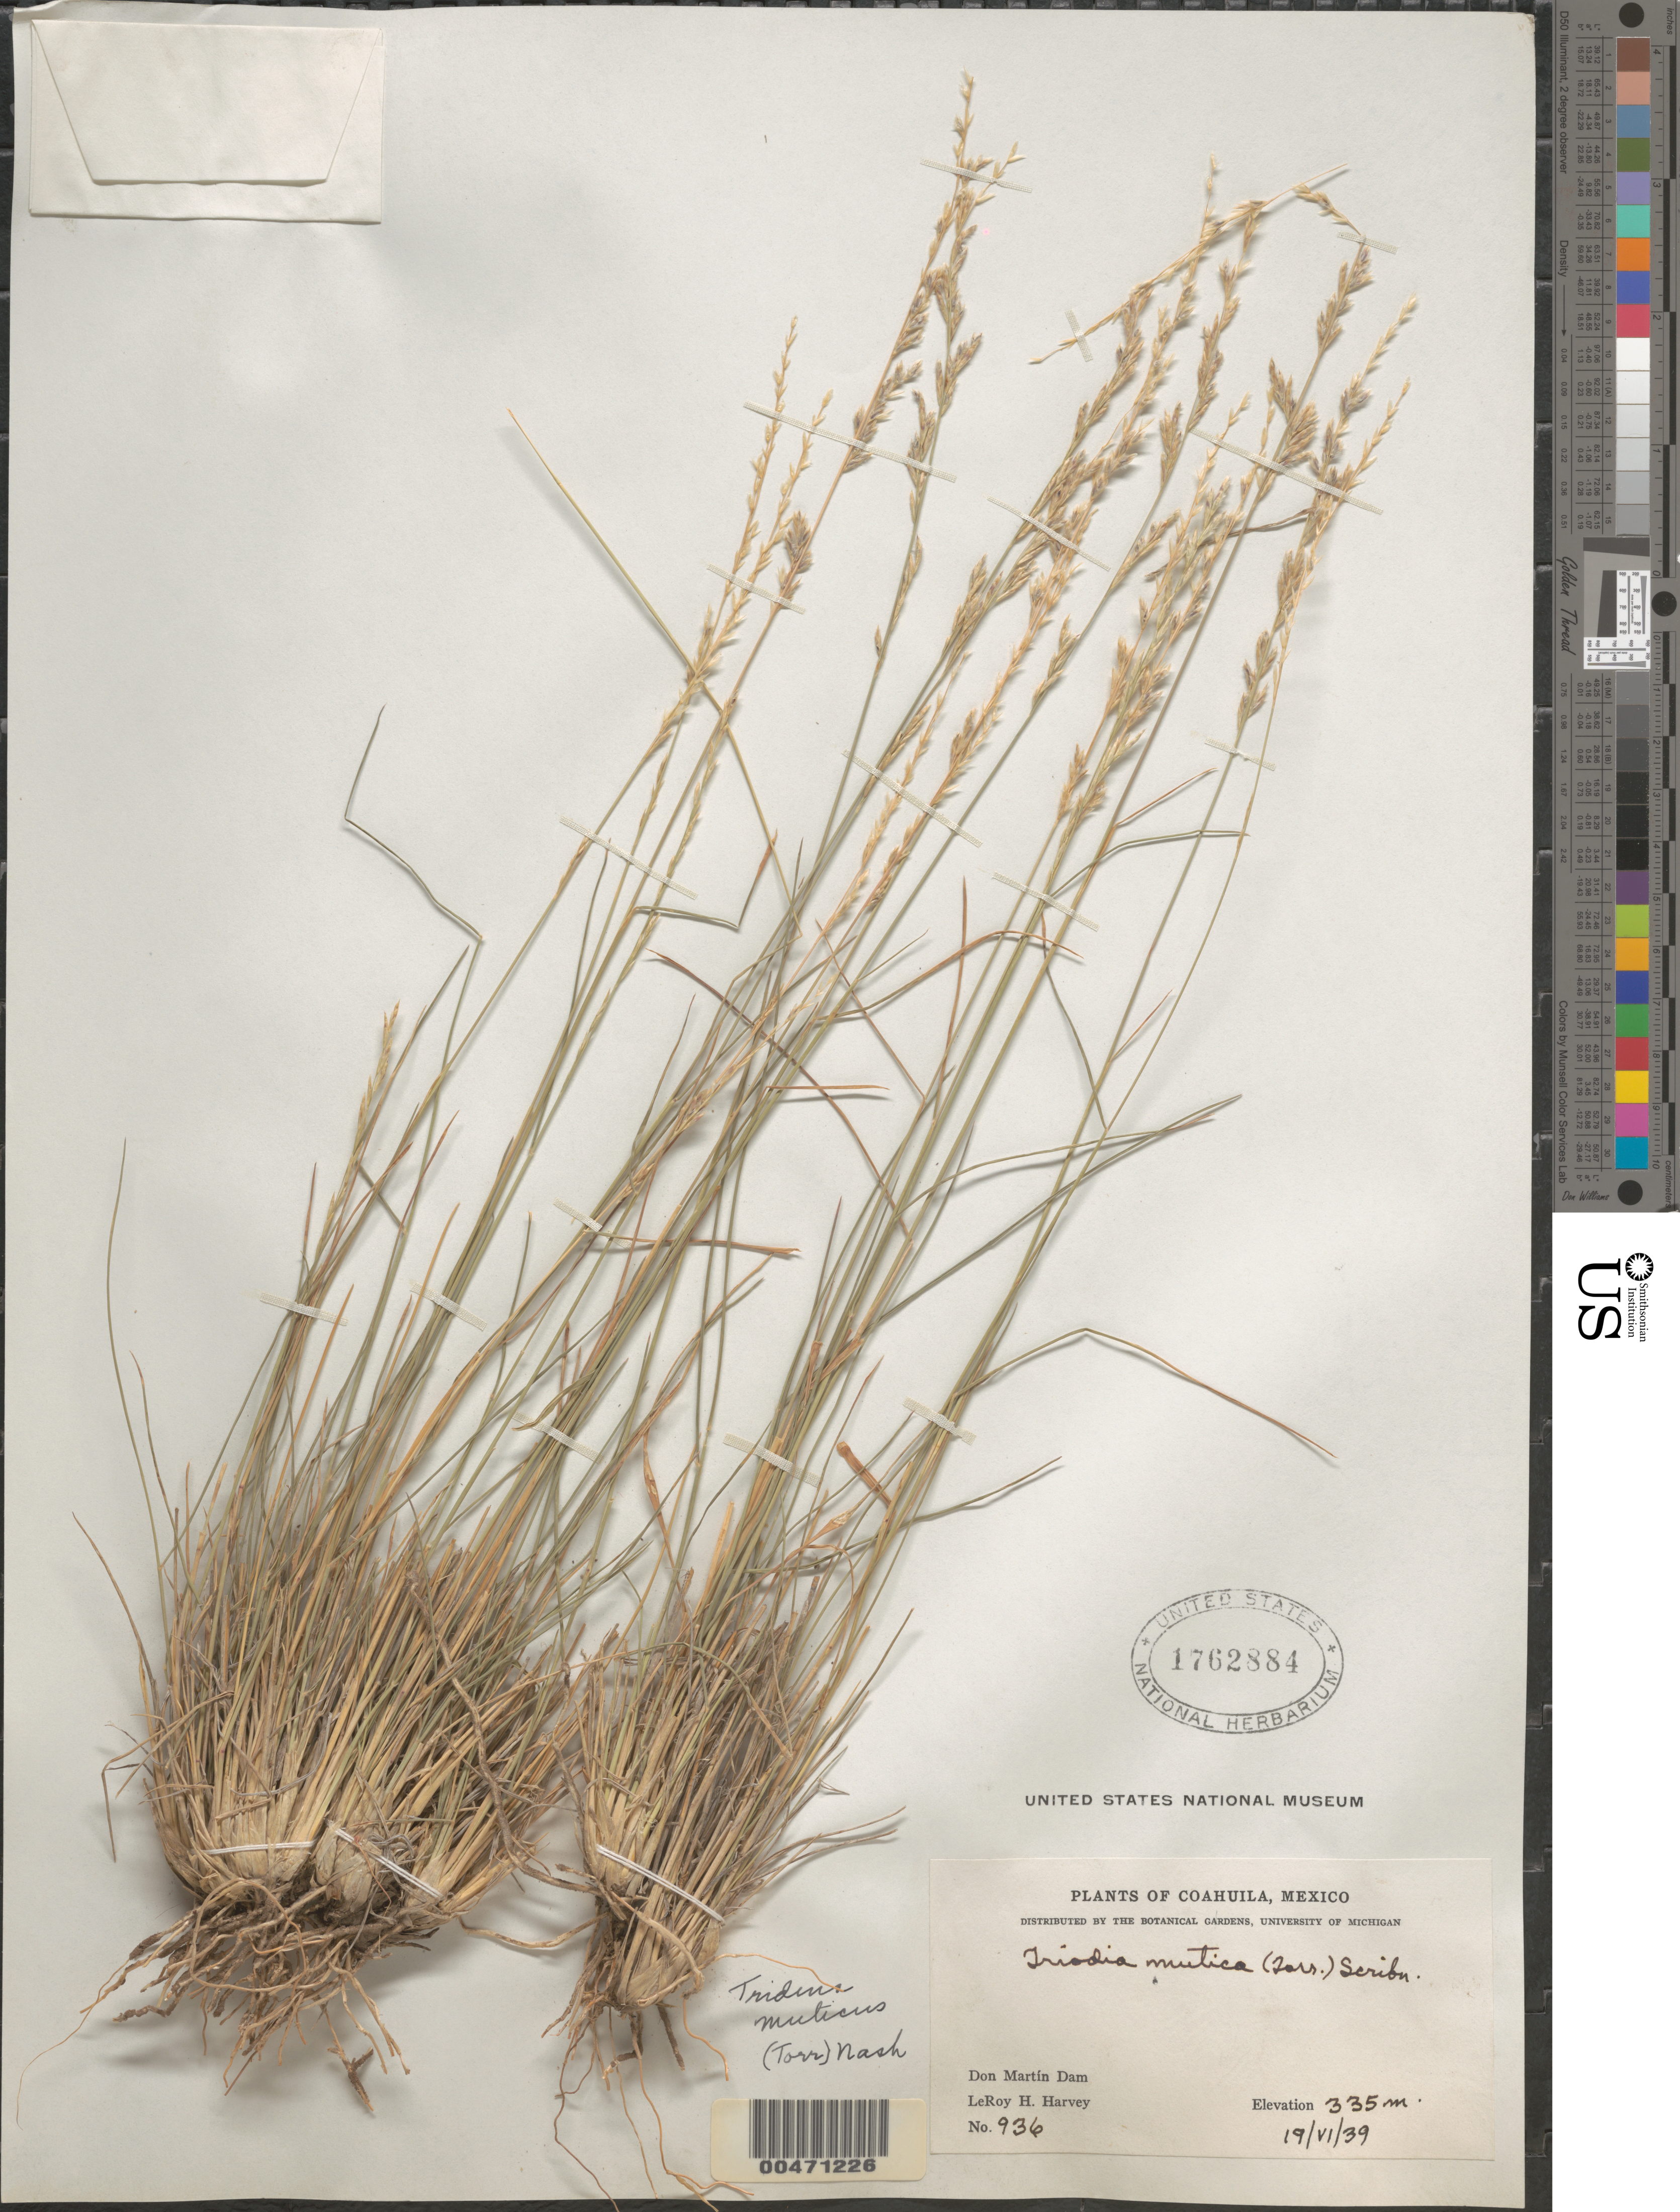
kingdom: Plantae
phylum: Tracheophyta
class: Liliopsida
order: Poales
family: Poaceae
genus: Tridens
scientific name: Tridens muticus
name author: (Torr.) Nash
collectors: L. H. Harvey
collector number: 936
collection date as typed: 19 Jun 1939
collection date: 1939-06-19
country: Mexico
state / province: Coahuila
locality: Don Martín Dam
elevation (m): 335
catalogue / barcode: US 1762884